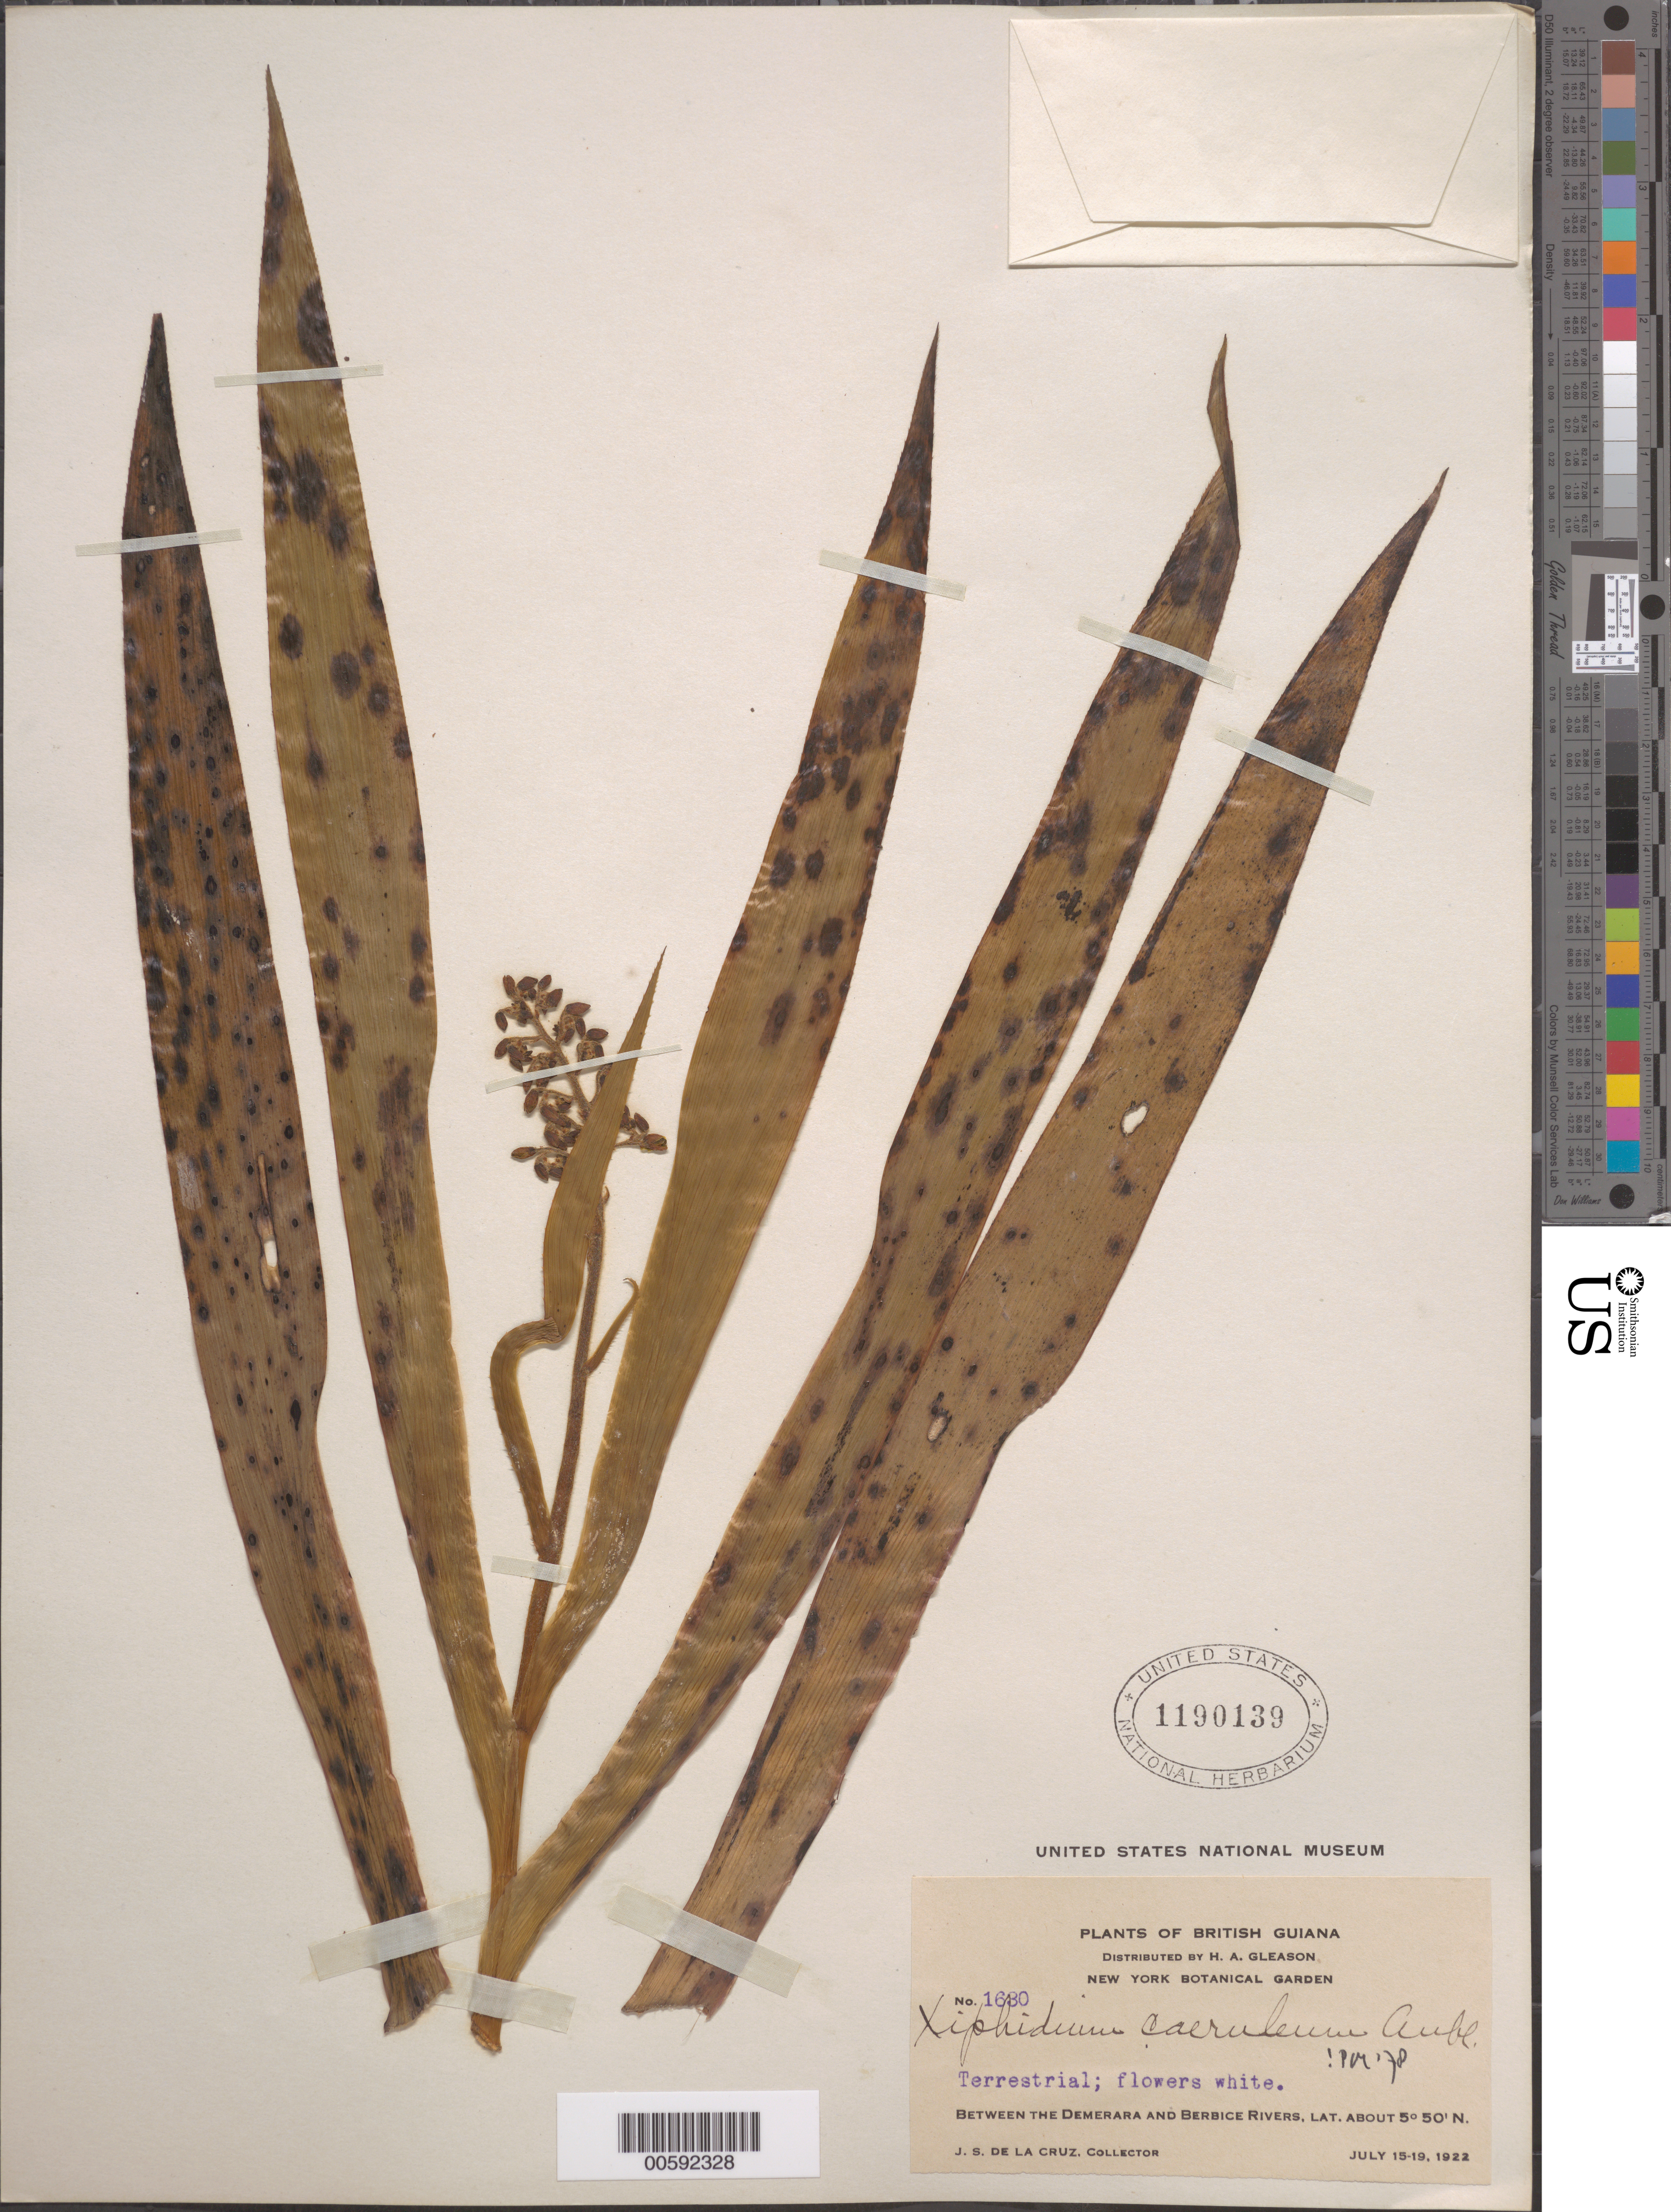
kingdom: Plantae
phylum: Tracheophyta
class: Liliopsida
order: Commelinales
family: Haemodoraceae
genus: Xiphidium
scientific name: Xiphidium caeruleum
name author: Aubl.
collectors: J. S. de la Cruz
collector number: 1680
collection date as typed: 15 Jul 1922 to 19 Jul 1922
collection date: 1922-07-15/1922-07-19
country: Guyana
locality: Between the Demerara and Berbice Rivers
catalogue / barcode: US 1190139